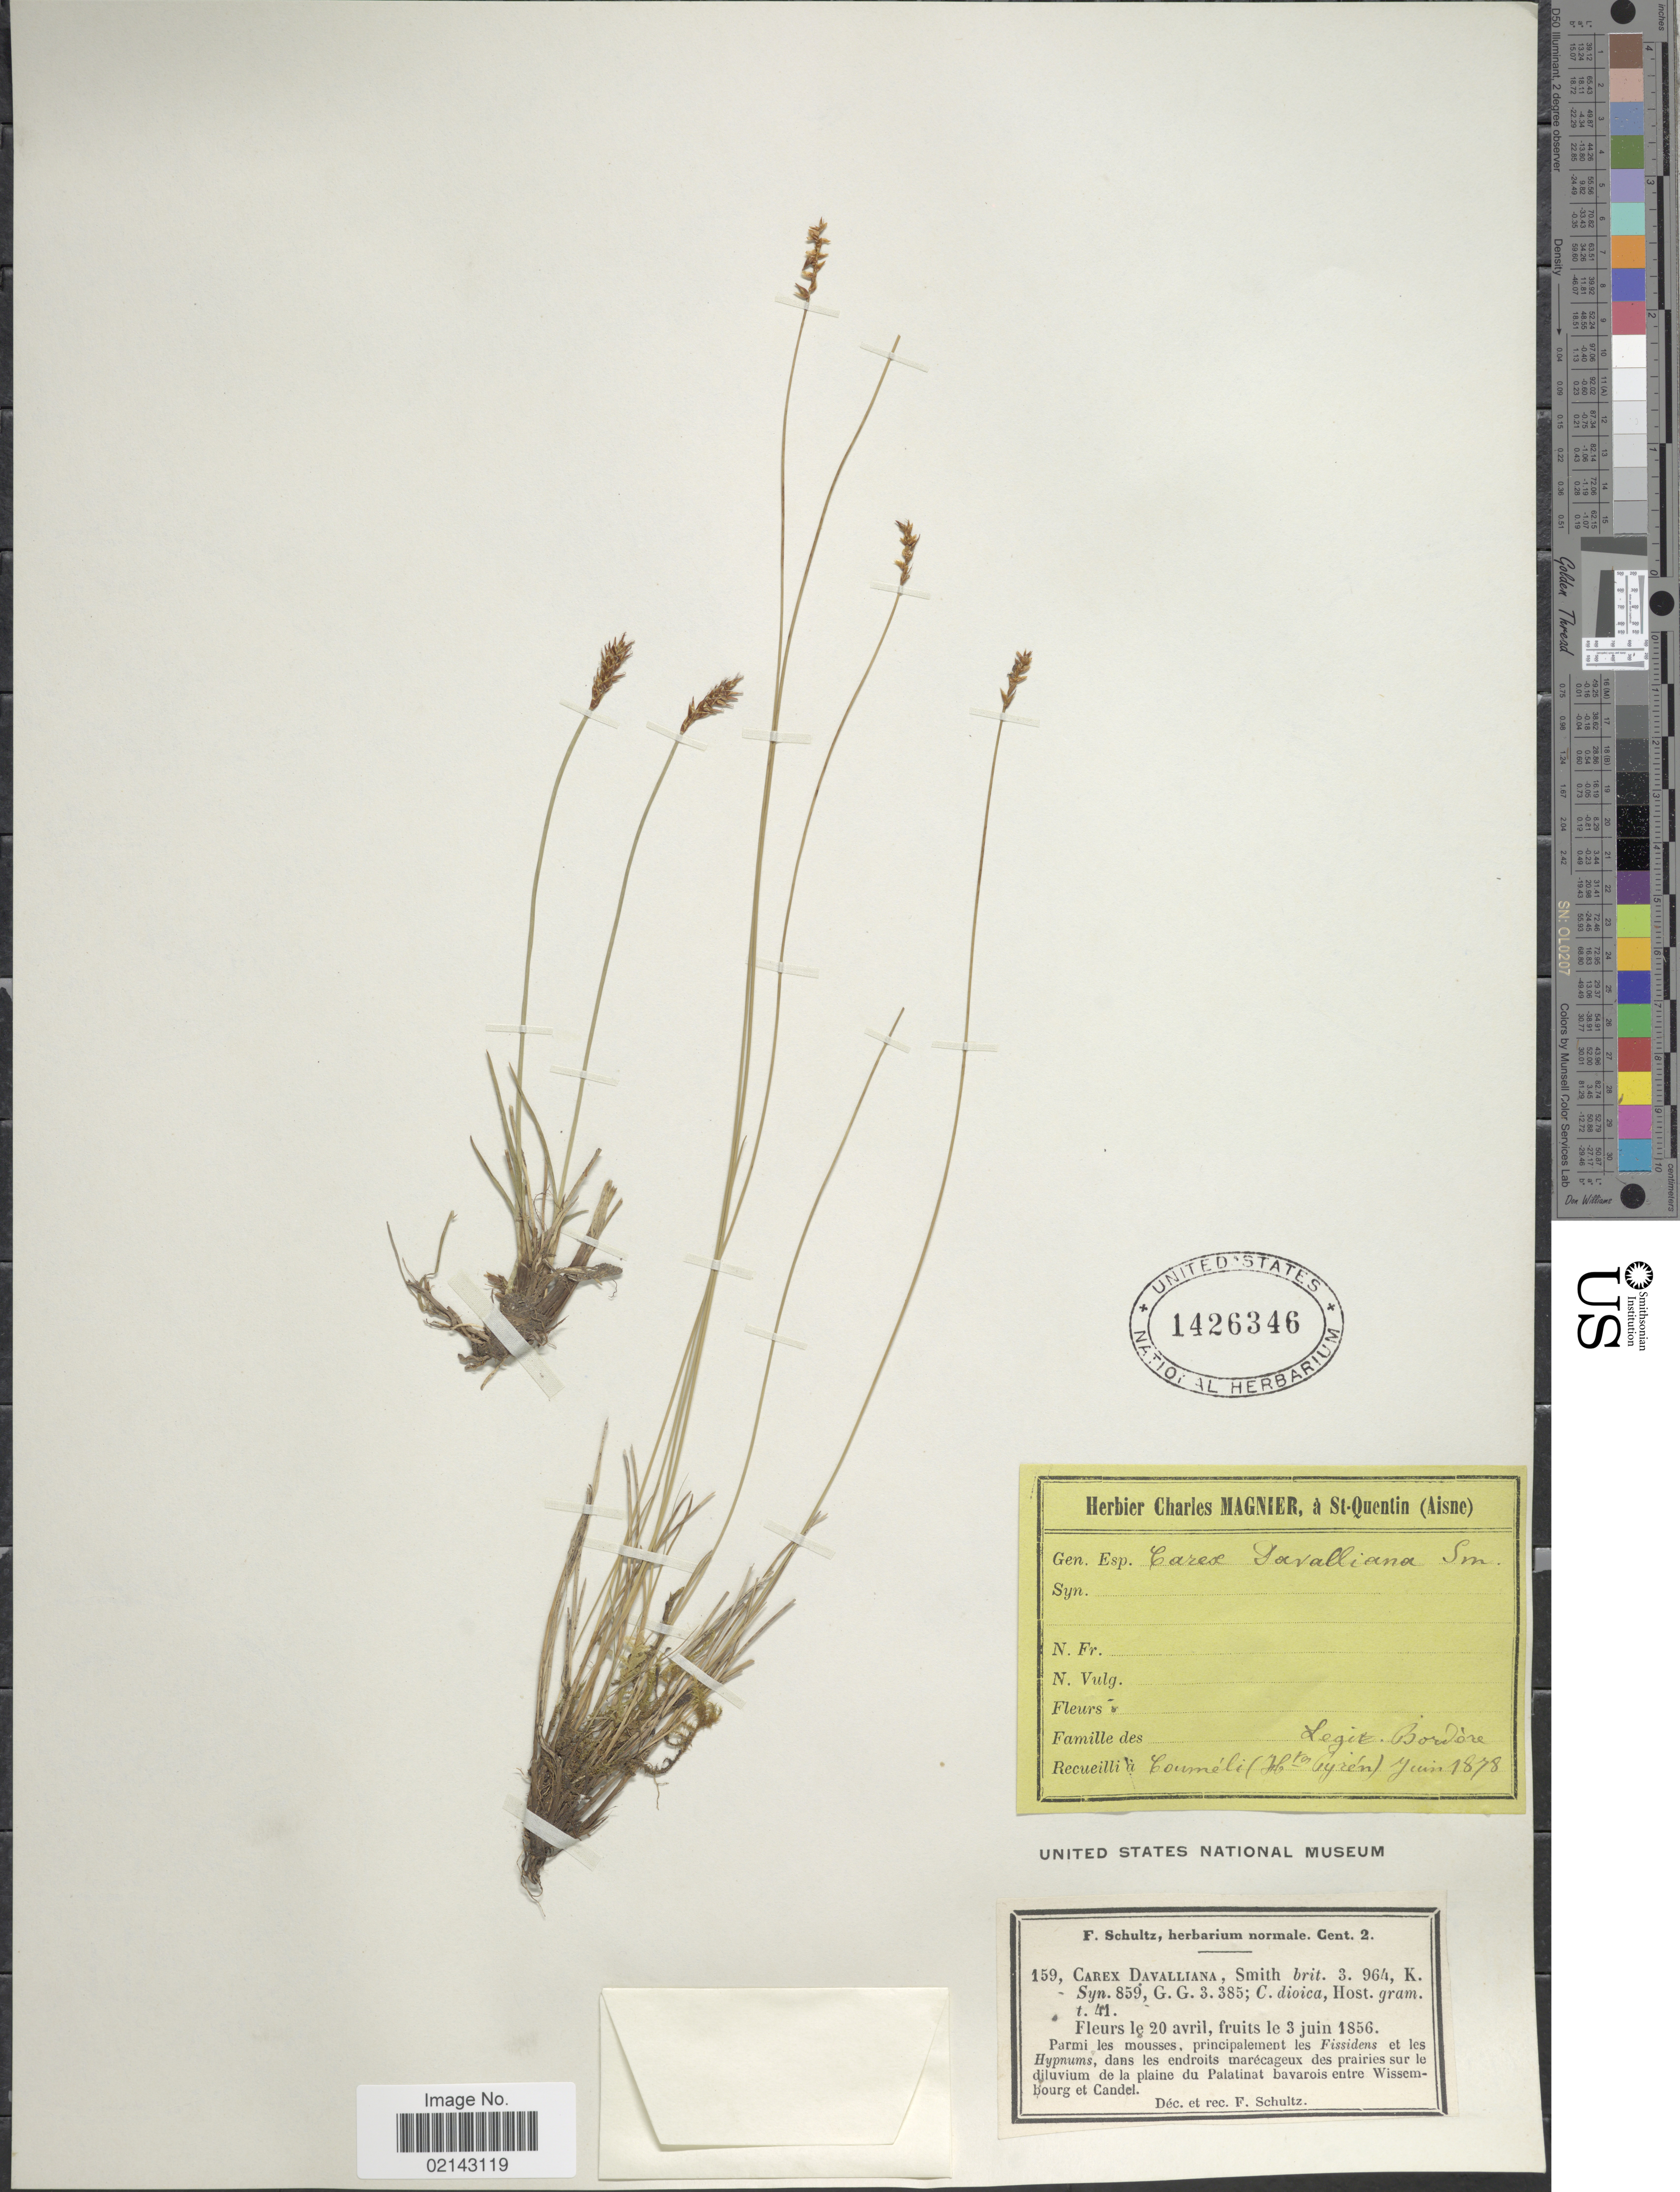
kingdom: Plantae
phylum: Tracheophyta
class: Liliopsida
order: Poales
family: Cyperaceae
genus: Carex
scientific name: Carex davalliana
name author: Sm.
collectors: -. Bordère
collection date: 1878-06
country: France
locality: Coumeli (Hbto Tyren)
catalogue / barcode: US 1426346